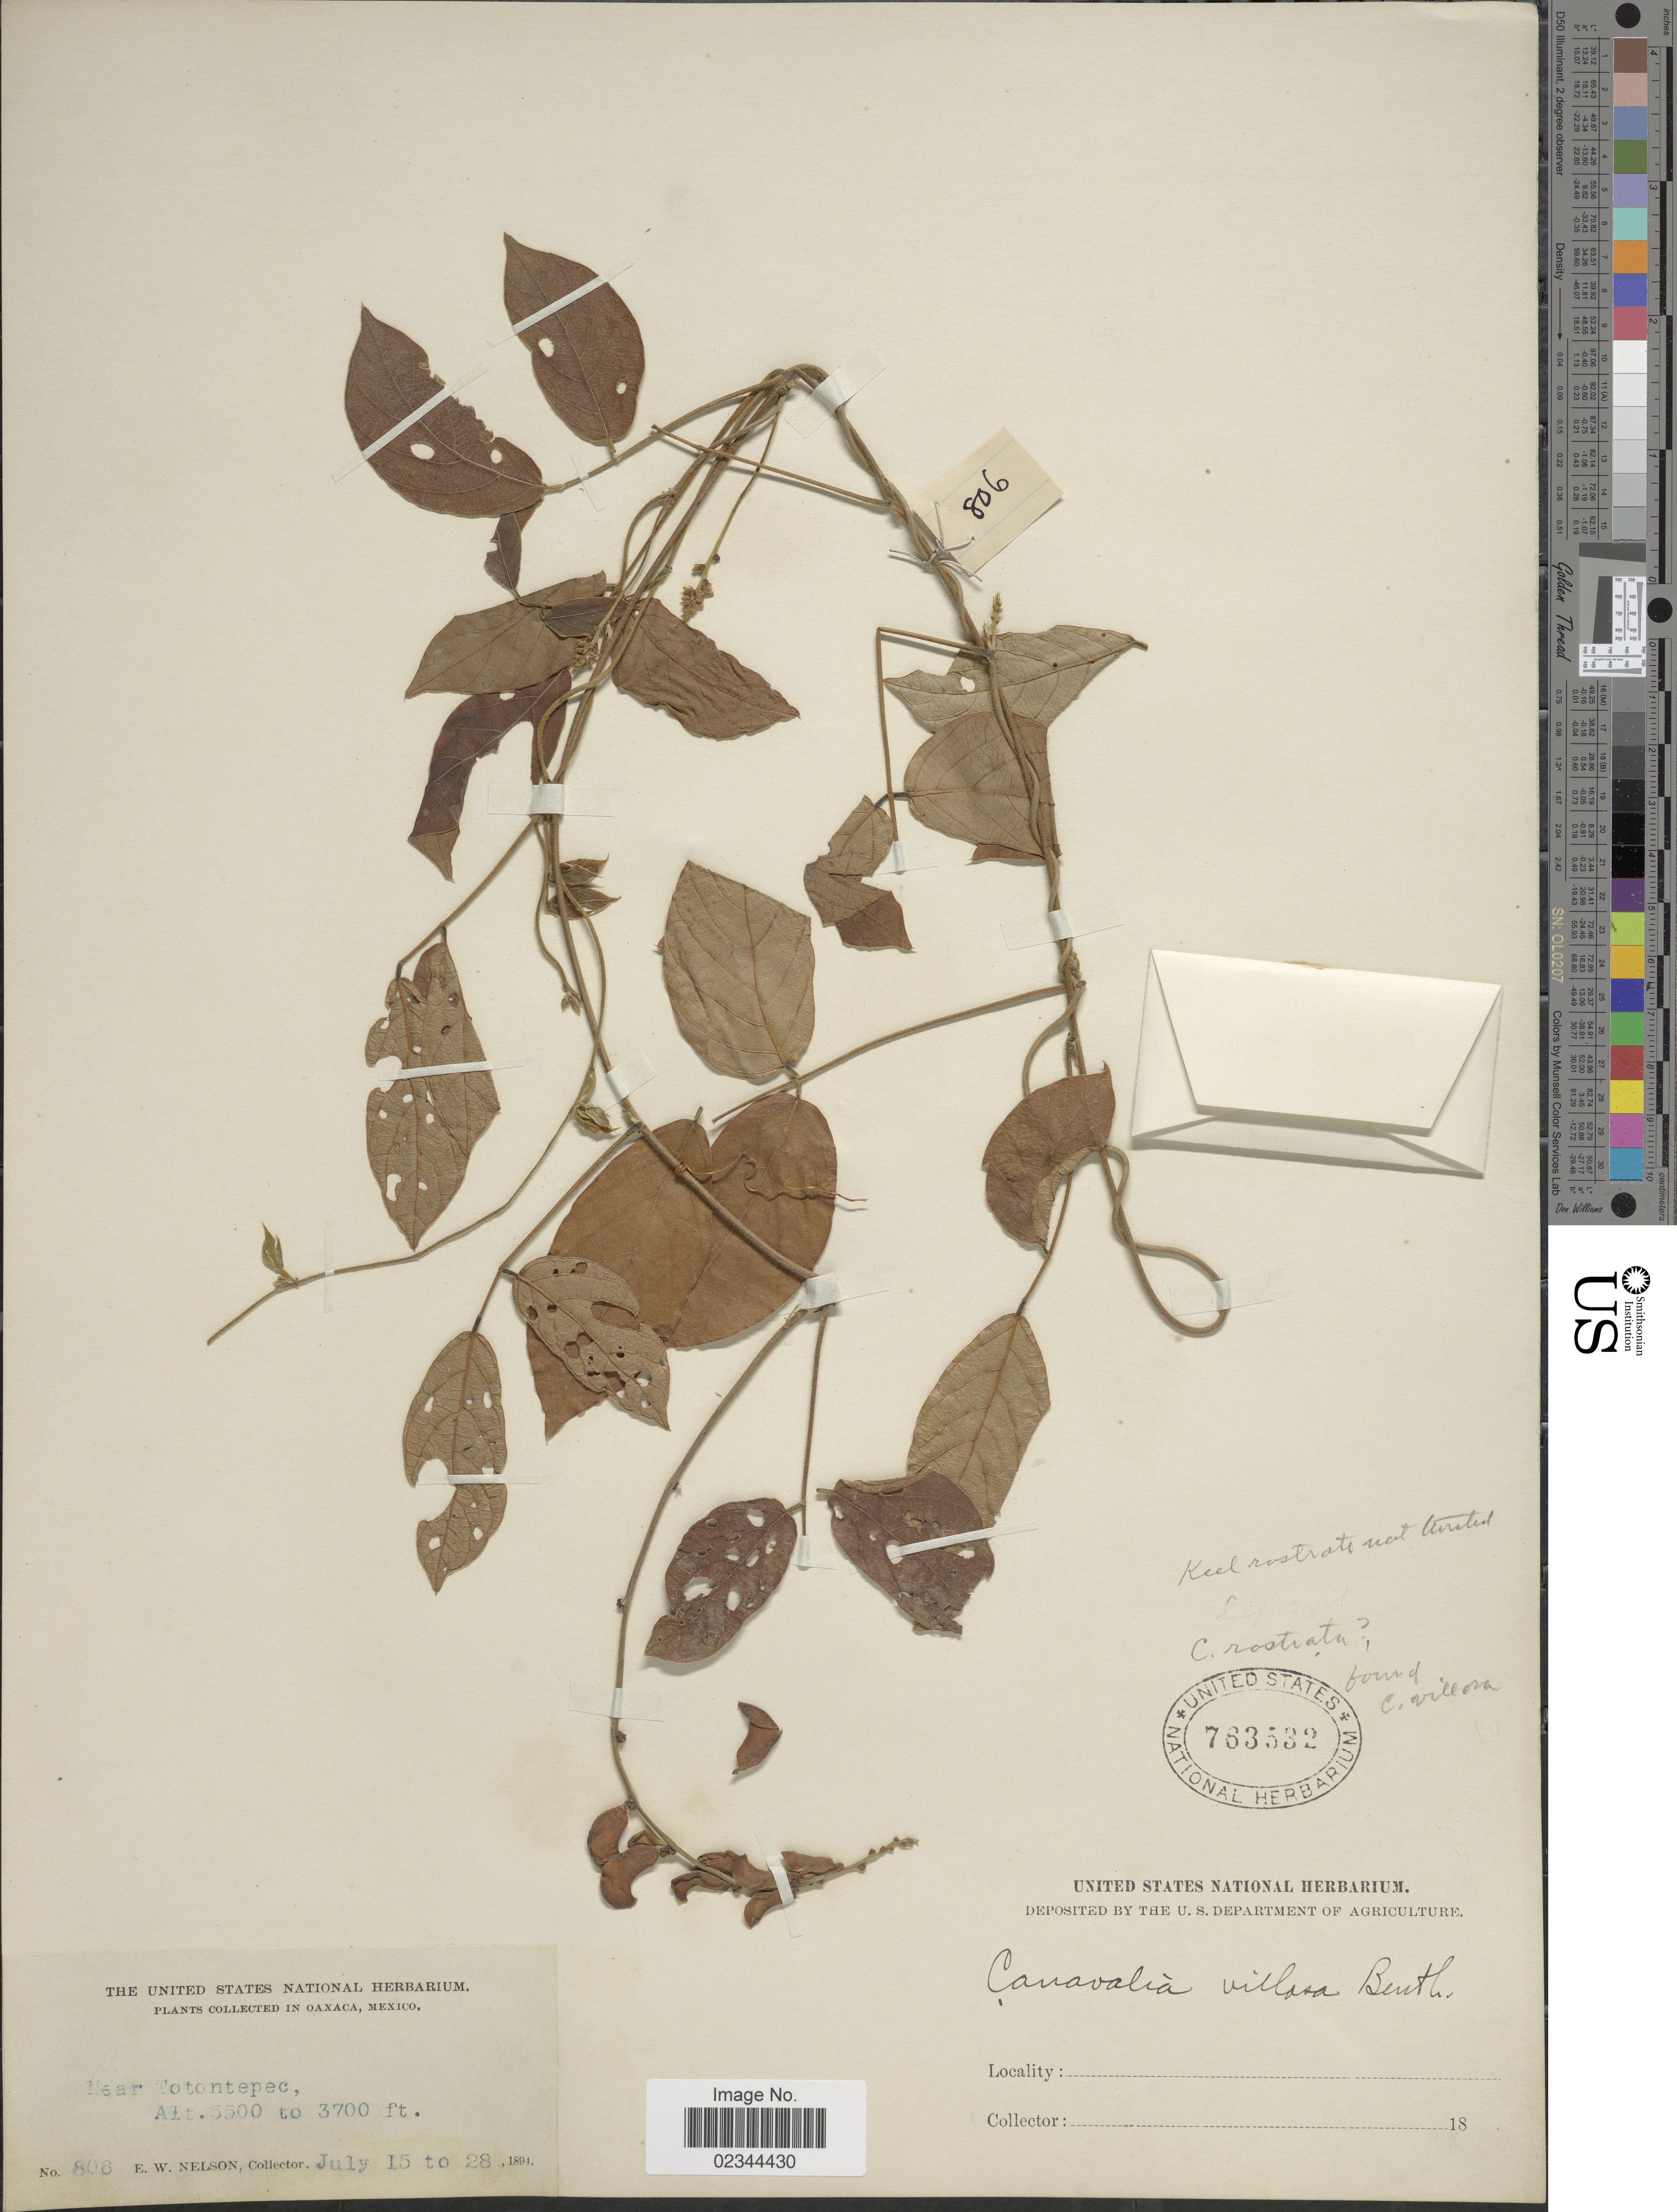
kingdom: Plantae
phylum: Tracheophyta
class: Magnoliopsida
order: Fabales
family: Fabaceae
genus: Canavalia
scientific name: Canavalia villosa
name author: Benth.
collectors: E. W. Nelson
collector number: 508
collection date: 1894-07-15/1894-07-28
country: Mexico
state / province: Oaxaca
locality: Near Totontepec.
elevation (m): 1128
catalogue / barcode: US 763532